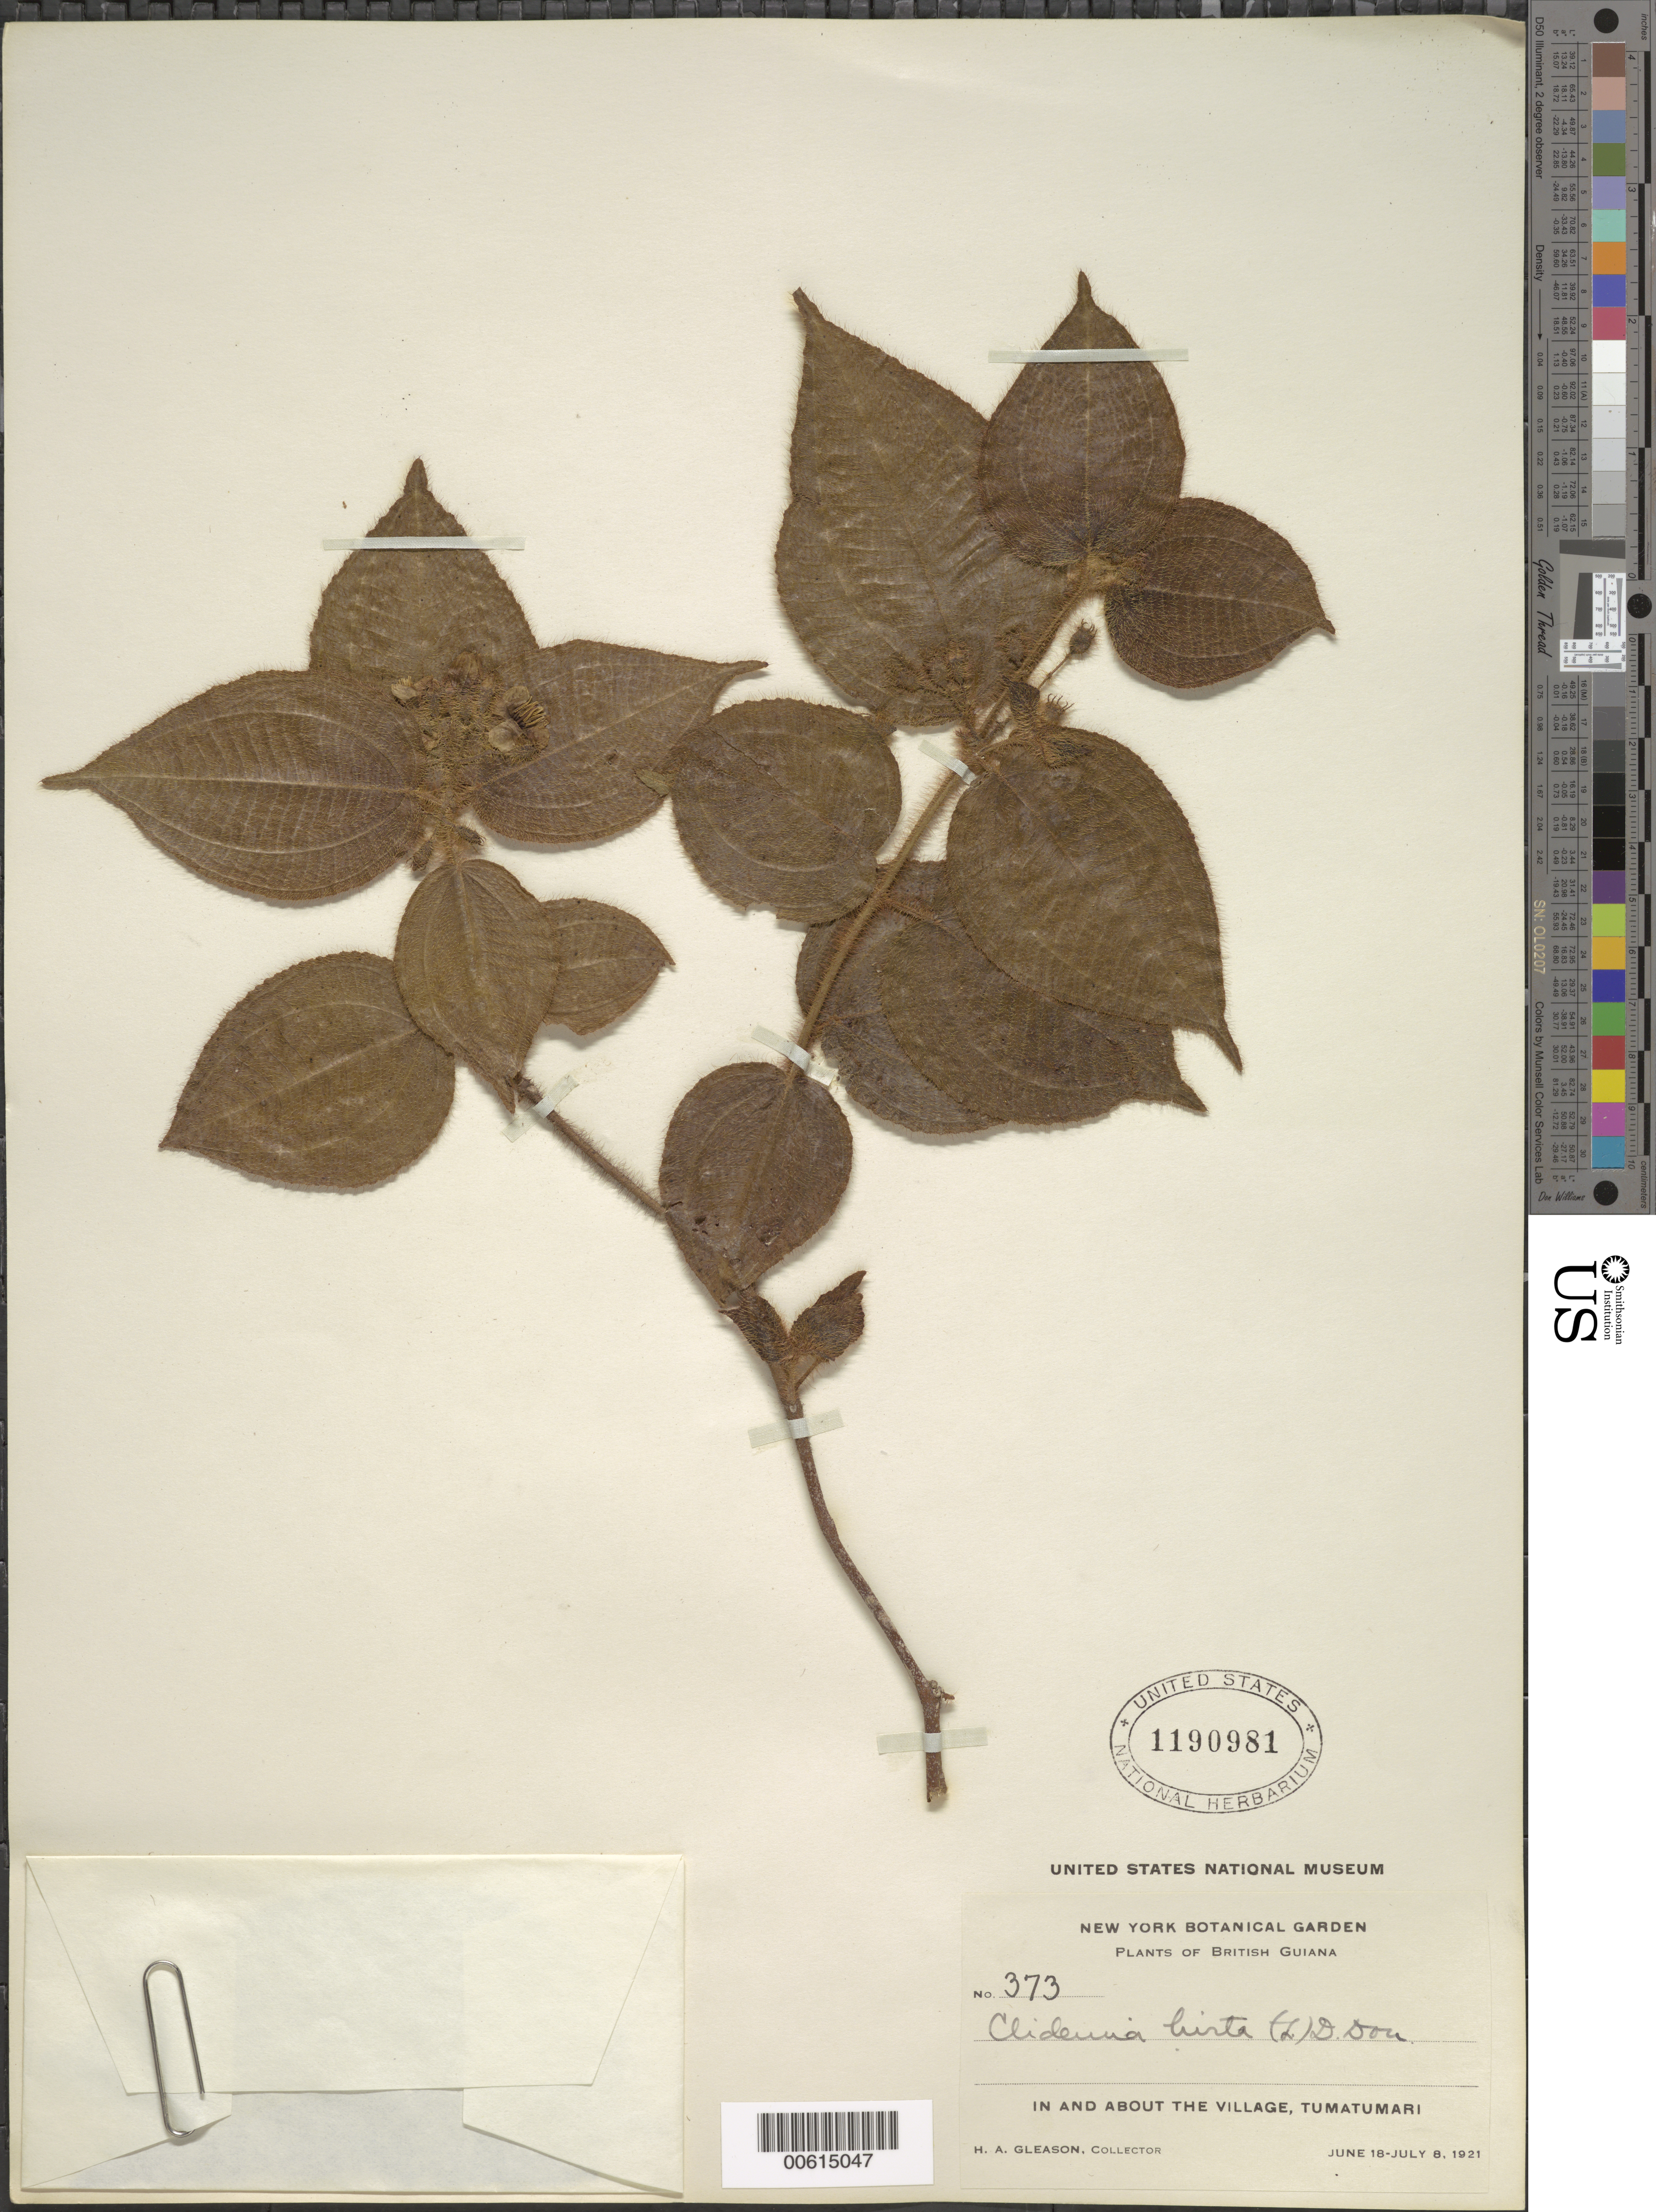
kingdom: Plantae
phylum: Tracheophyta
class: Magnoliopsida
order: Myrtales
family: Melastomataceae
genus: Clidemia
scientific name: Clidemia hirta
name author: (L.) D. Don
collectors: H. A. Gleason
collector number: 373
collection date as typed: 18-Jun-21 to 8-Jul-21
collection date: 1921-06-18/1921-07-08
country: Guyana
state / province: Potaro-Siparuni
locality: Tumatumari Village, Potaro R.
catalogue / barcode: US 1190981